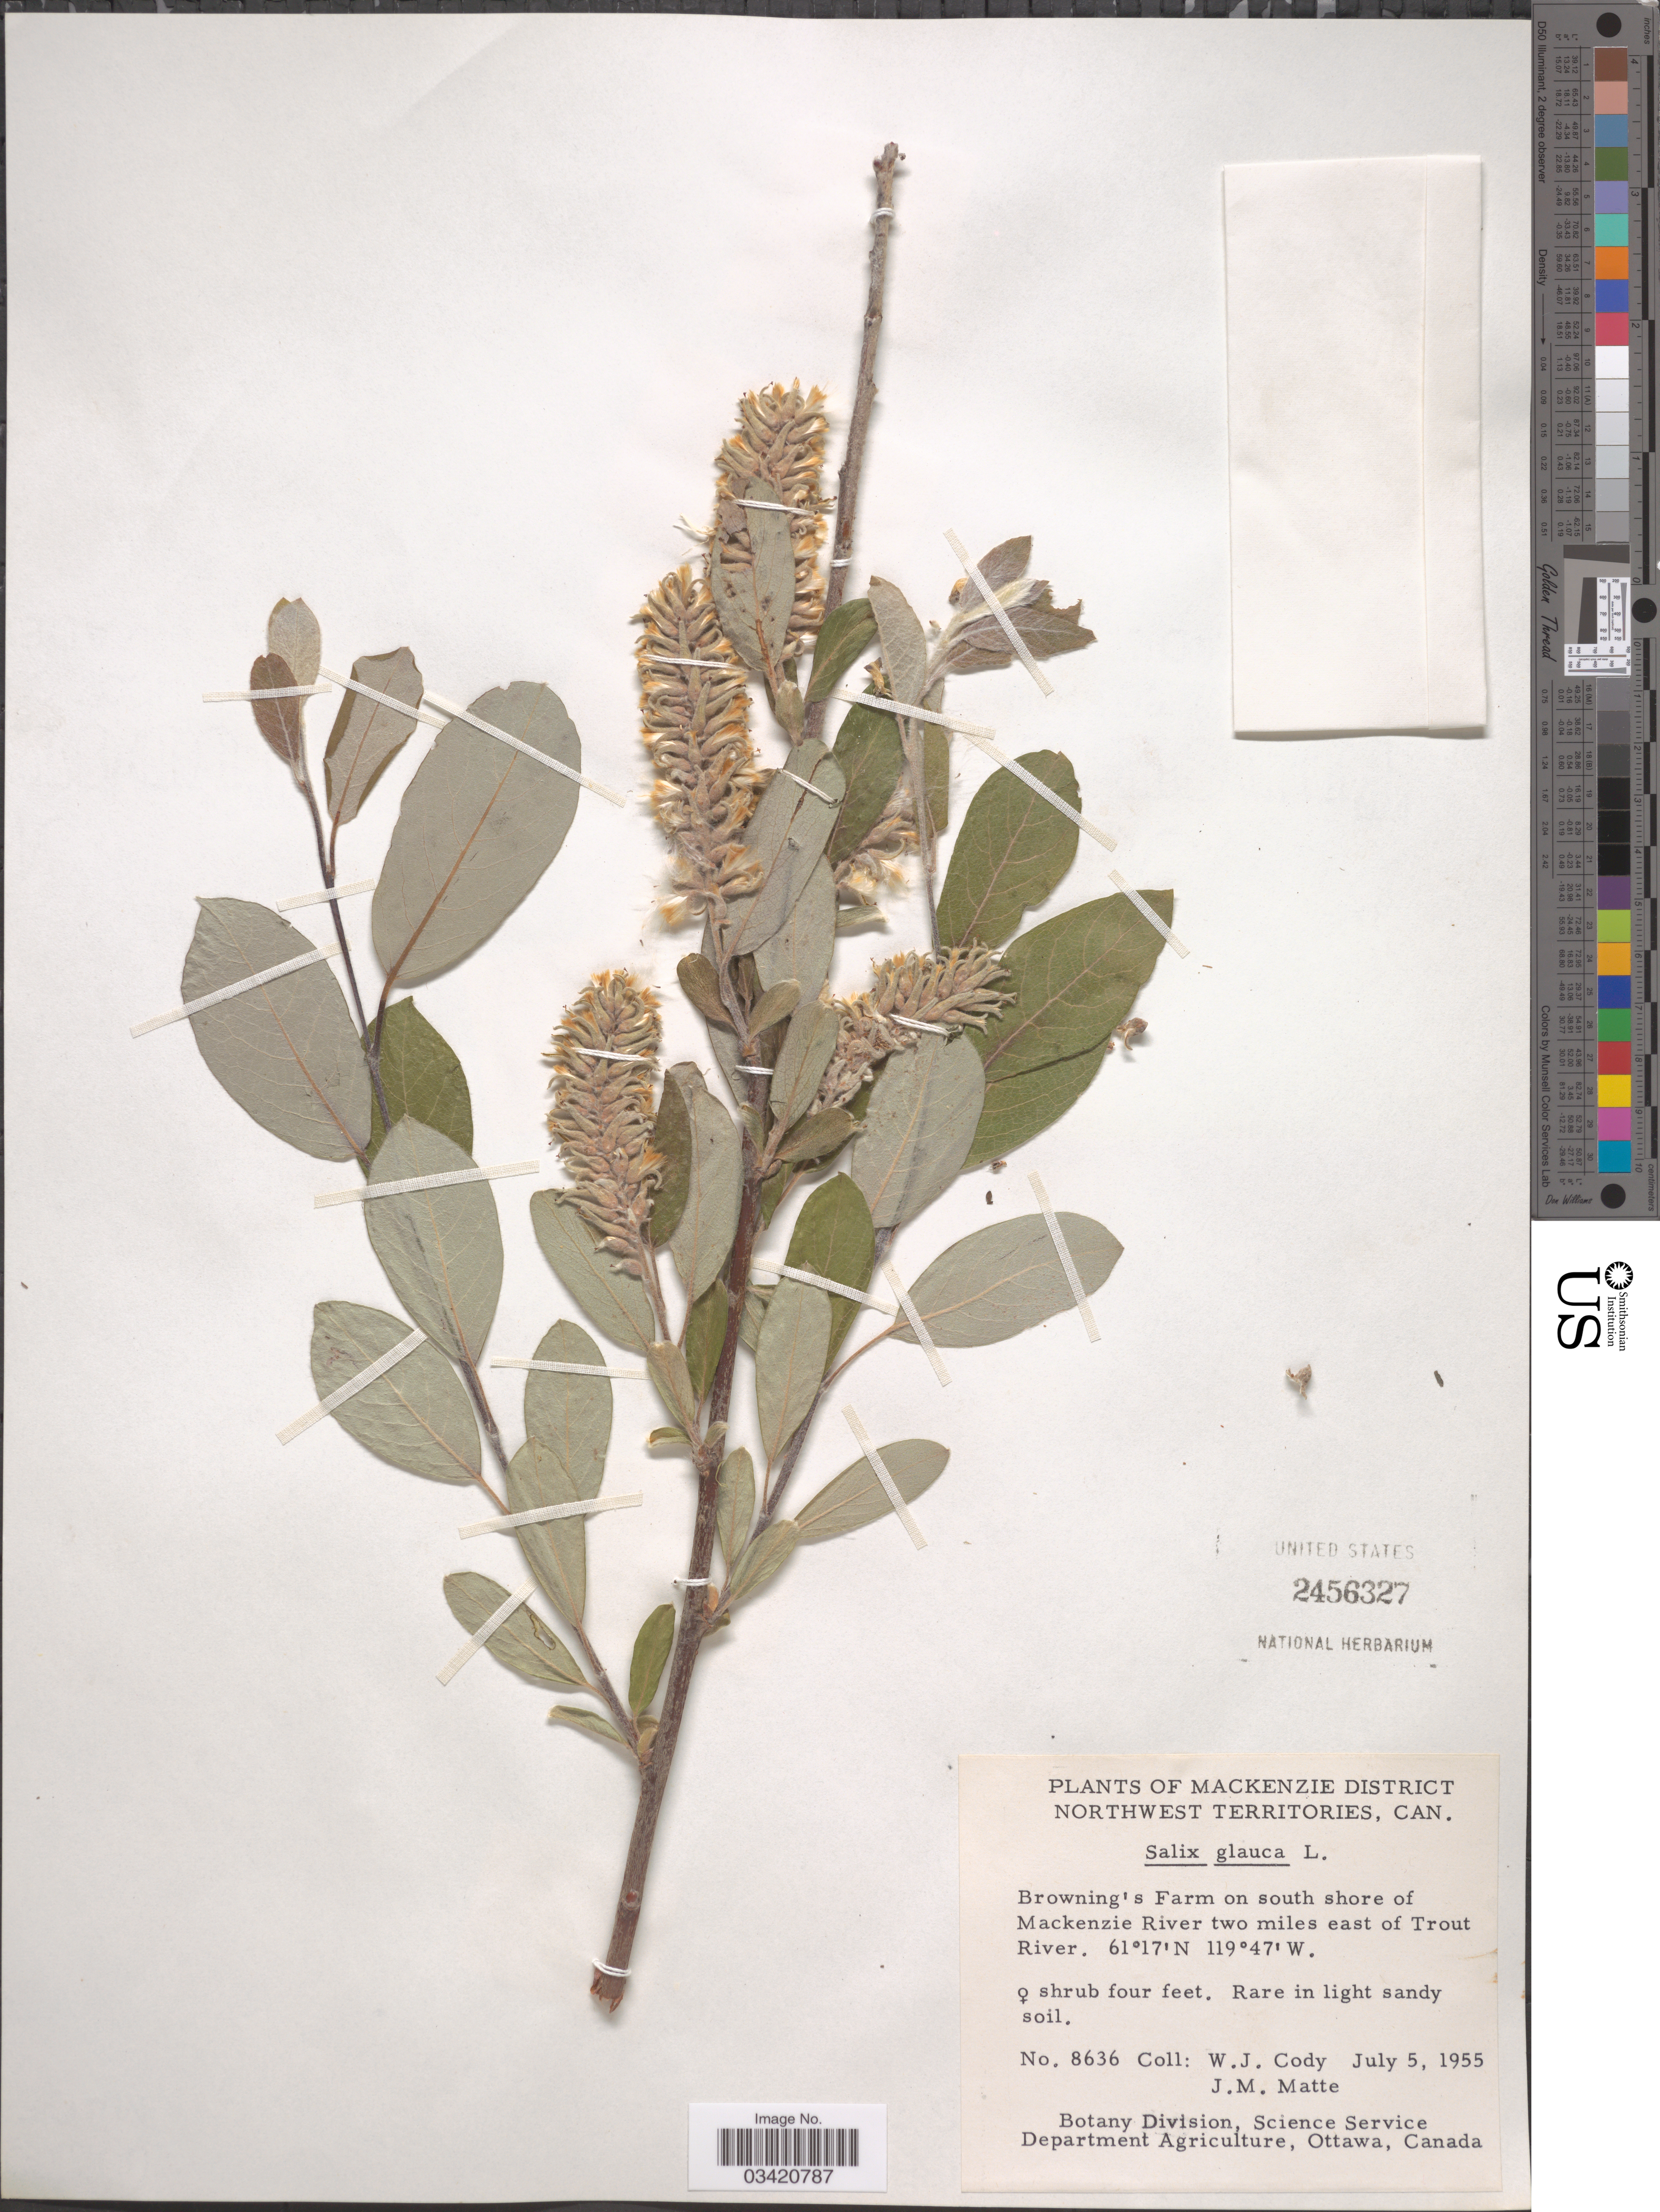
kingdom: Plantae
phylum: Tracheophyta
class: Magnoliopsida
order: Malpighiales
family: Salicaceae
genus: Salix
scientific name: Salix glauca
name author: L.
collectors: W. Cody & J. Matte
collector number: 8636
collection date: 1955-07-05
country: Canada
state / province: Northwest Territories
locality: Mackenzie District. Browning's Farm on south shore of Mackenzie River two miles east of Trout river.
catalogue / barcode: US 2456327